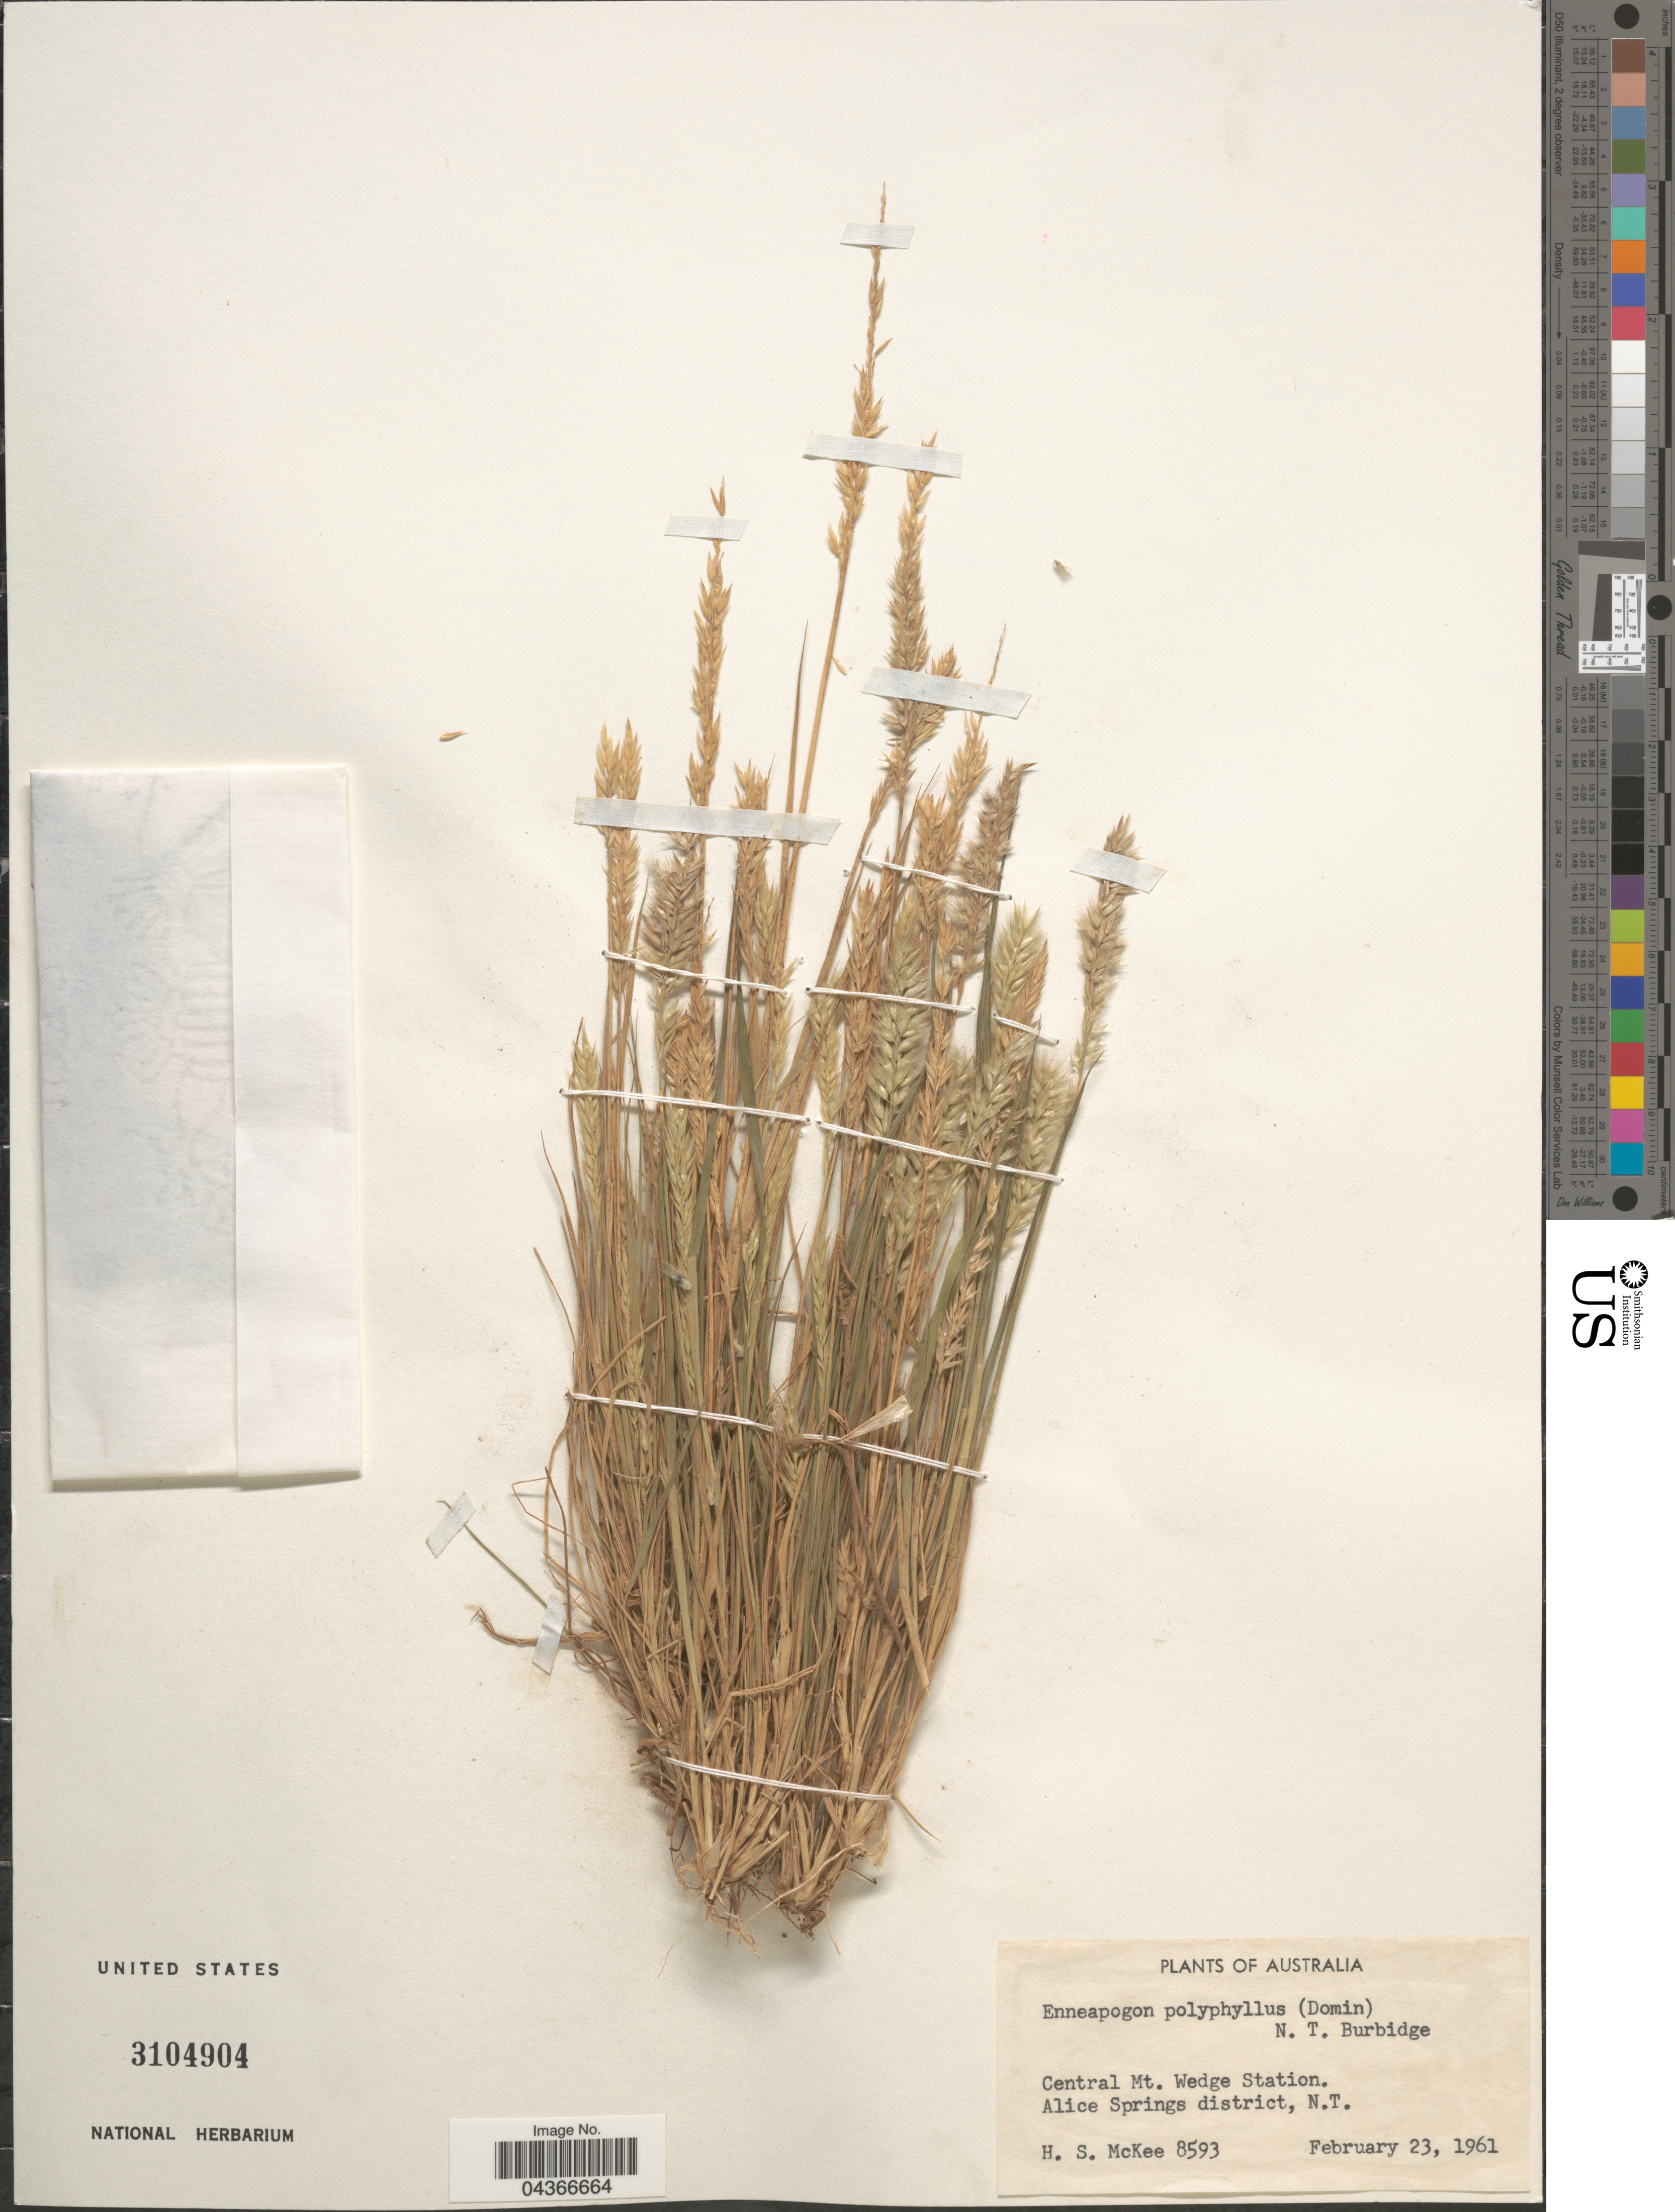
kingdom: Plantae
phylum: Tracheophyta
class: Liliopsida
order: Poales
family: Poaceae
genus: Enneapogon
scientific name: Enneapogon polyphyllus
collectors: H. S. McKee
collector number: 8593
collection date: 1961-02-23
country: Australia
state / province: Northern Territory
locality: Central Mt. Wedge Station. Alice Springs district.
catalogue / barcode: US 3104904